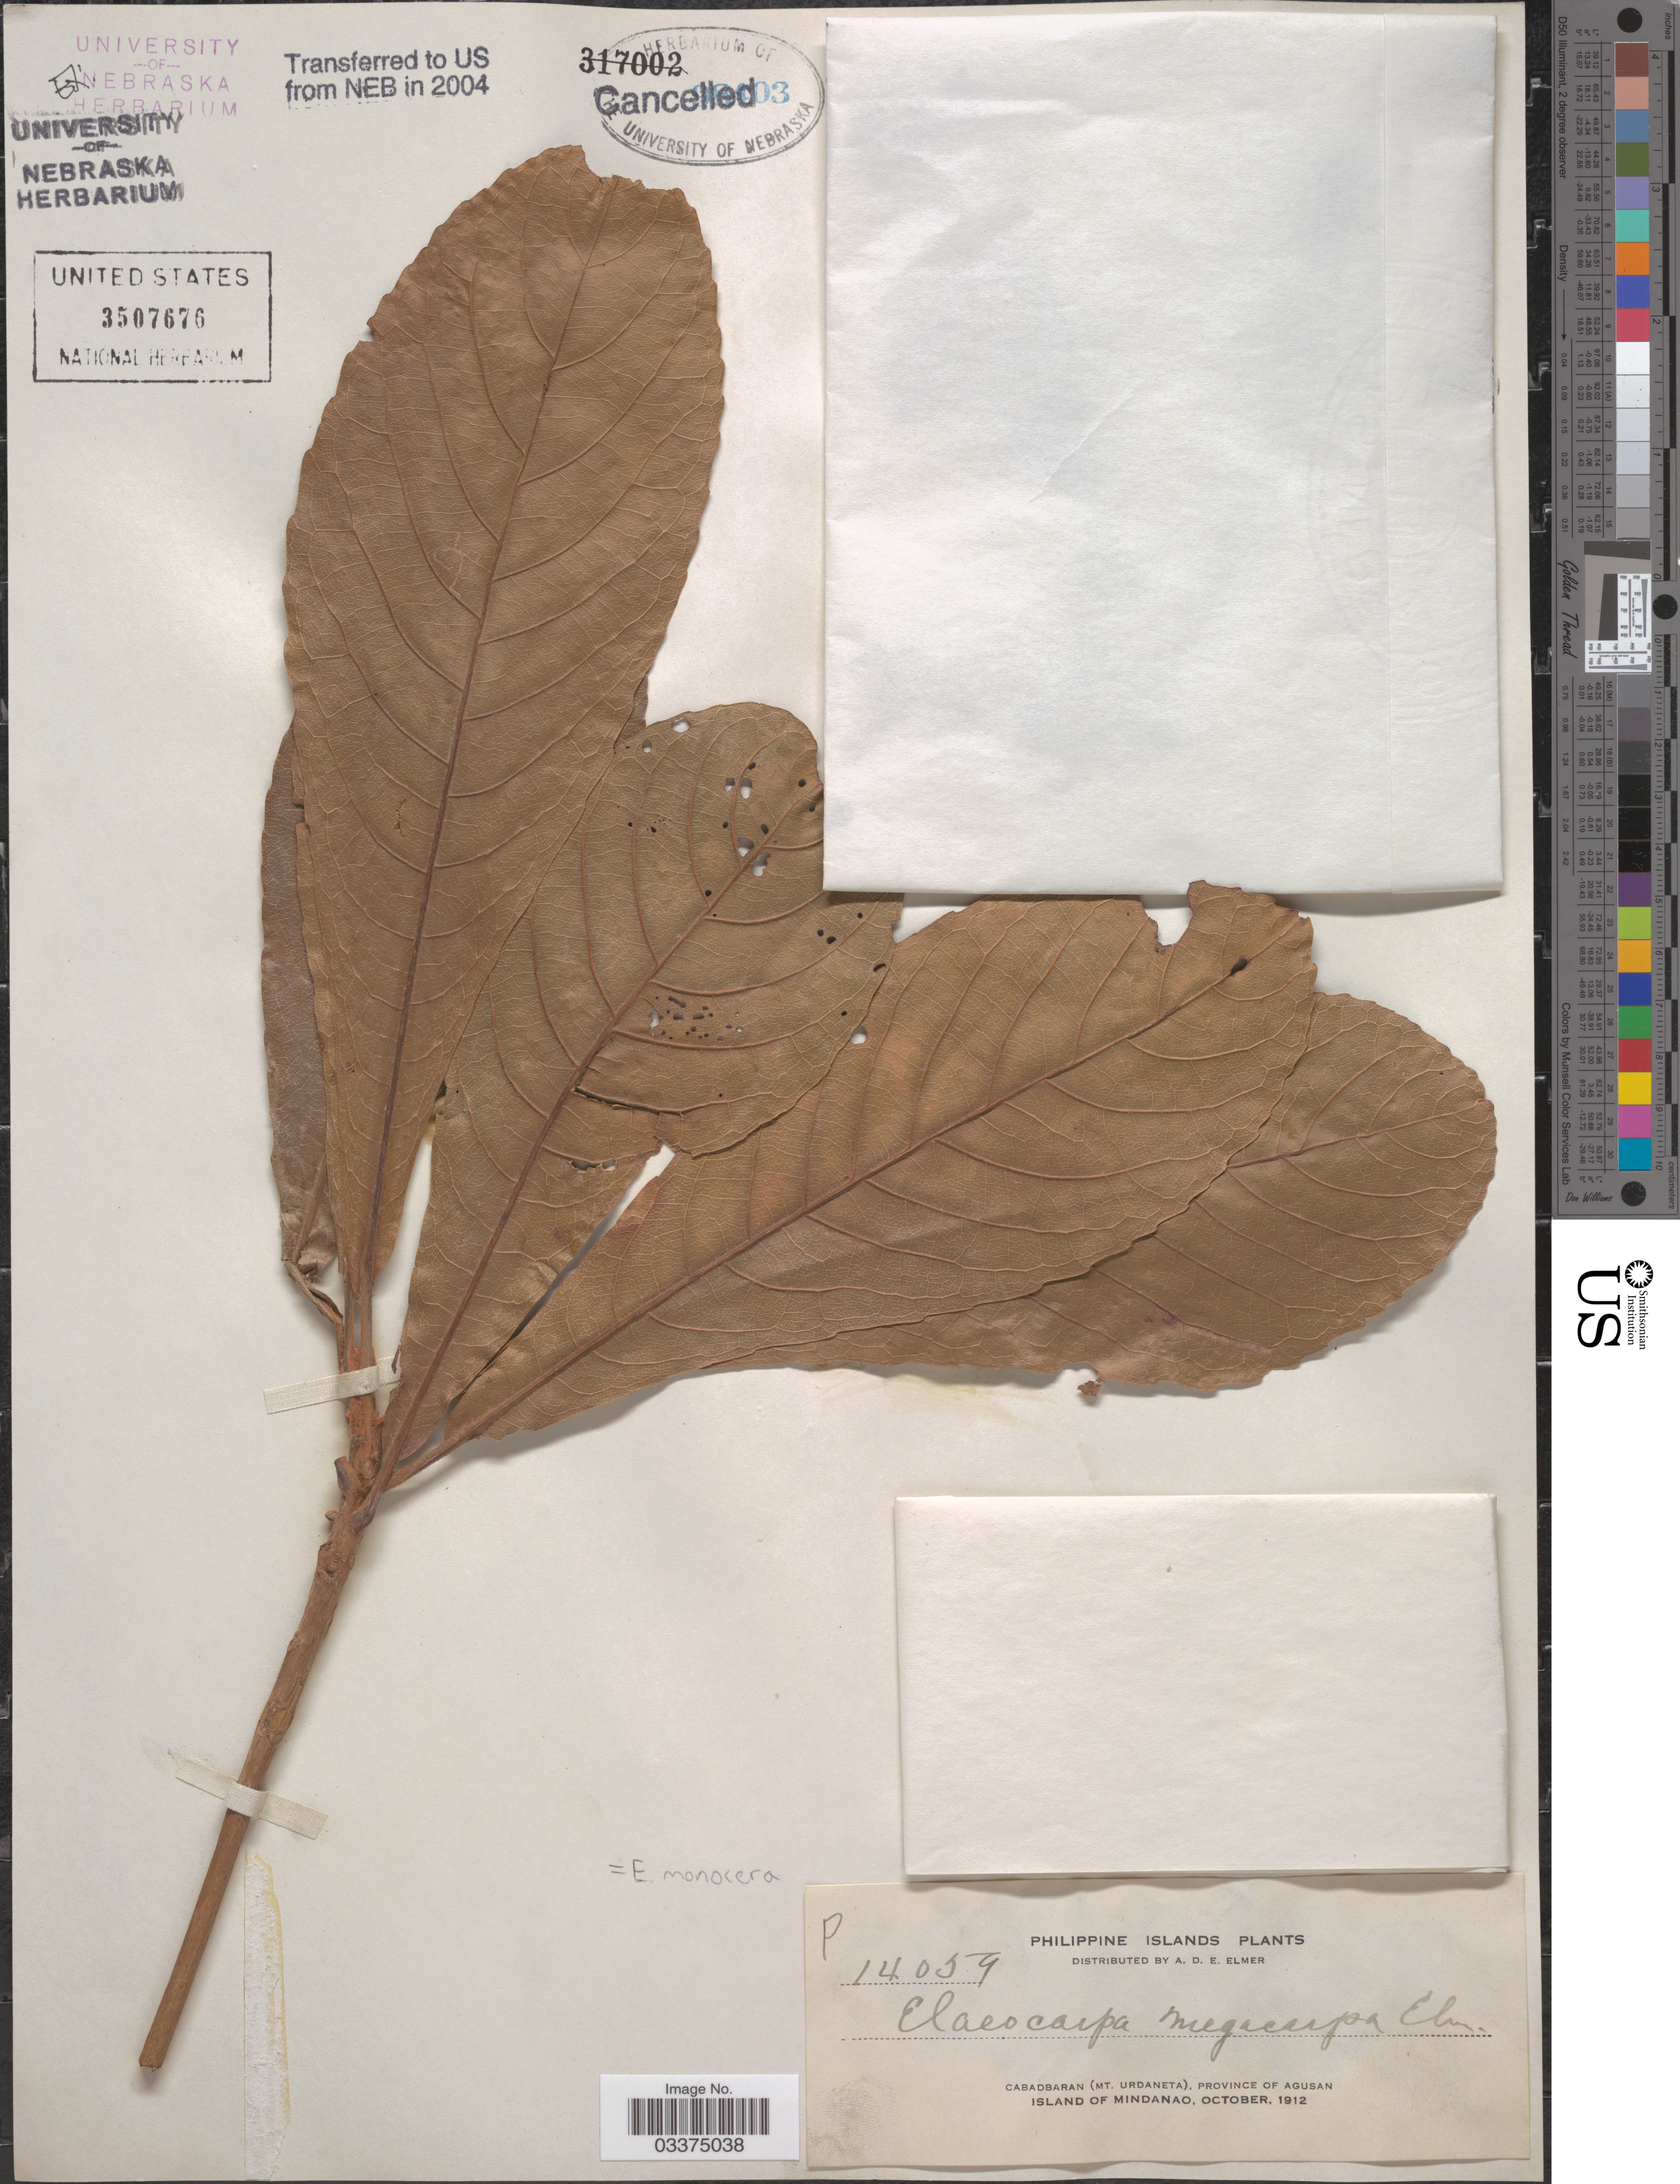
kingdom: Plantae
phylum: Tracheophyta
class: Magnoliopsida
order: Oxalidales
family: Elaeocarpaceae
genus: Elaeocarpus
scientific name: Elaeocarpus monocera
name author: Cav.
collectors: A. D. E. Elmer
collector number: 14059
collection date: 1912-10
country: Philippines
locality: Cabadbaran (Mt. Urdaneta), Province of Agusan. Island of Mindanao.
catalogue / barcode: US 3507676